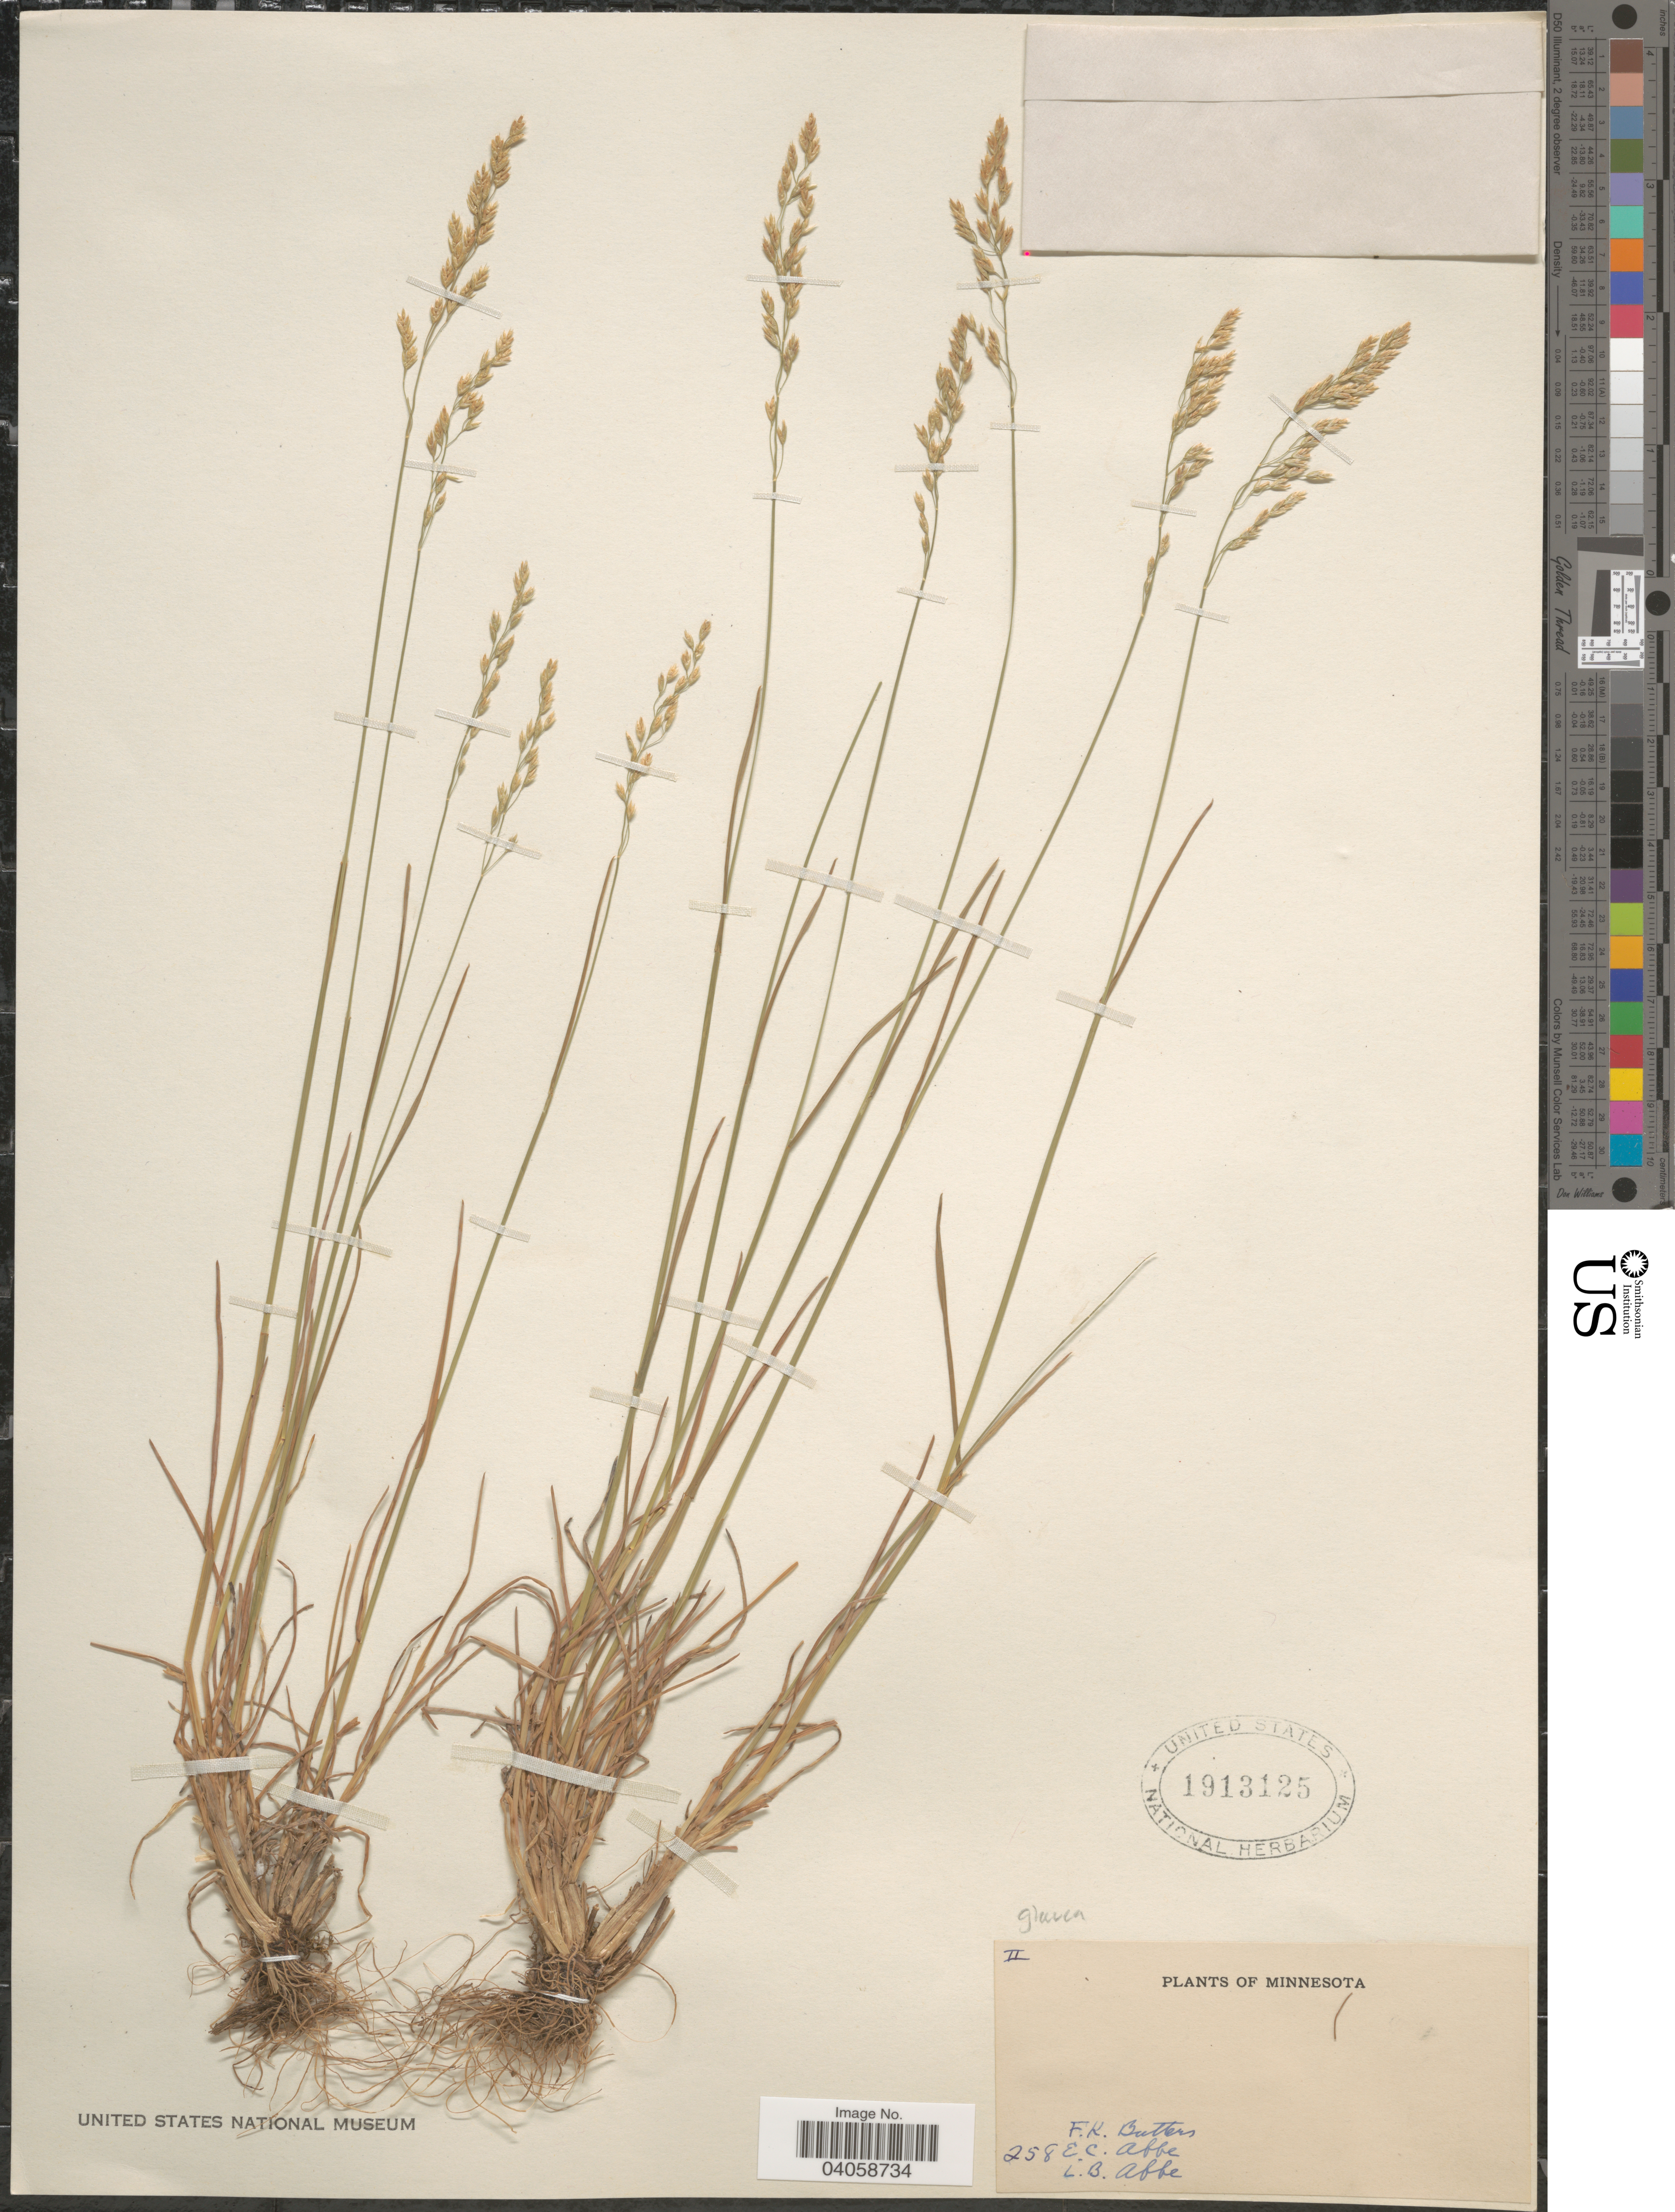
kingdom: Plantae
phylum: Tracheophyta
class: Liliopsida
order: Poales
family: Poaceae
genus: Poa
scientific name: Poa glauca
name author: Vahl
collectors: F. K. Butters, E. C. Abbe & L. B. Abbe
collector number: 258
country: United States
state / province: Minnesota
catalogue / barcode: US 1913125